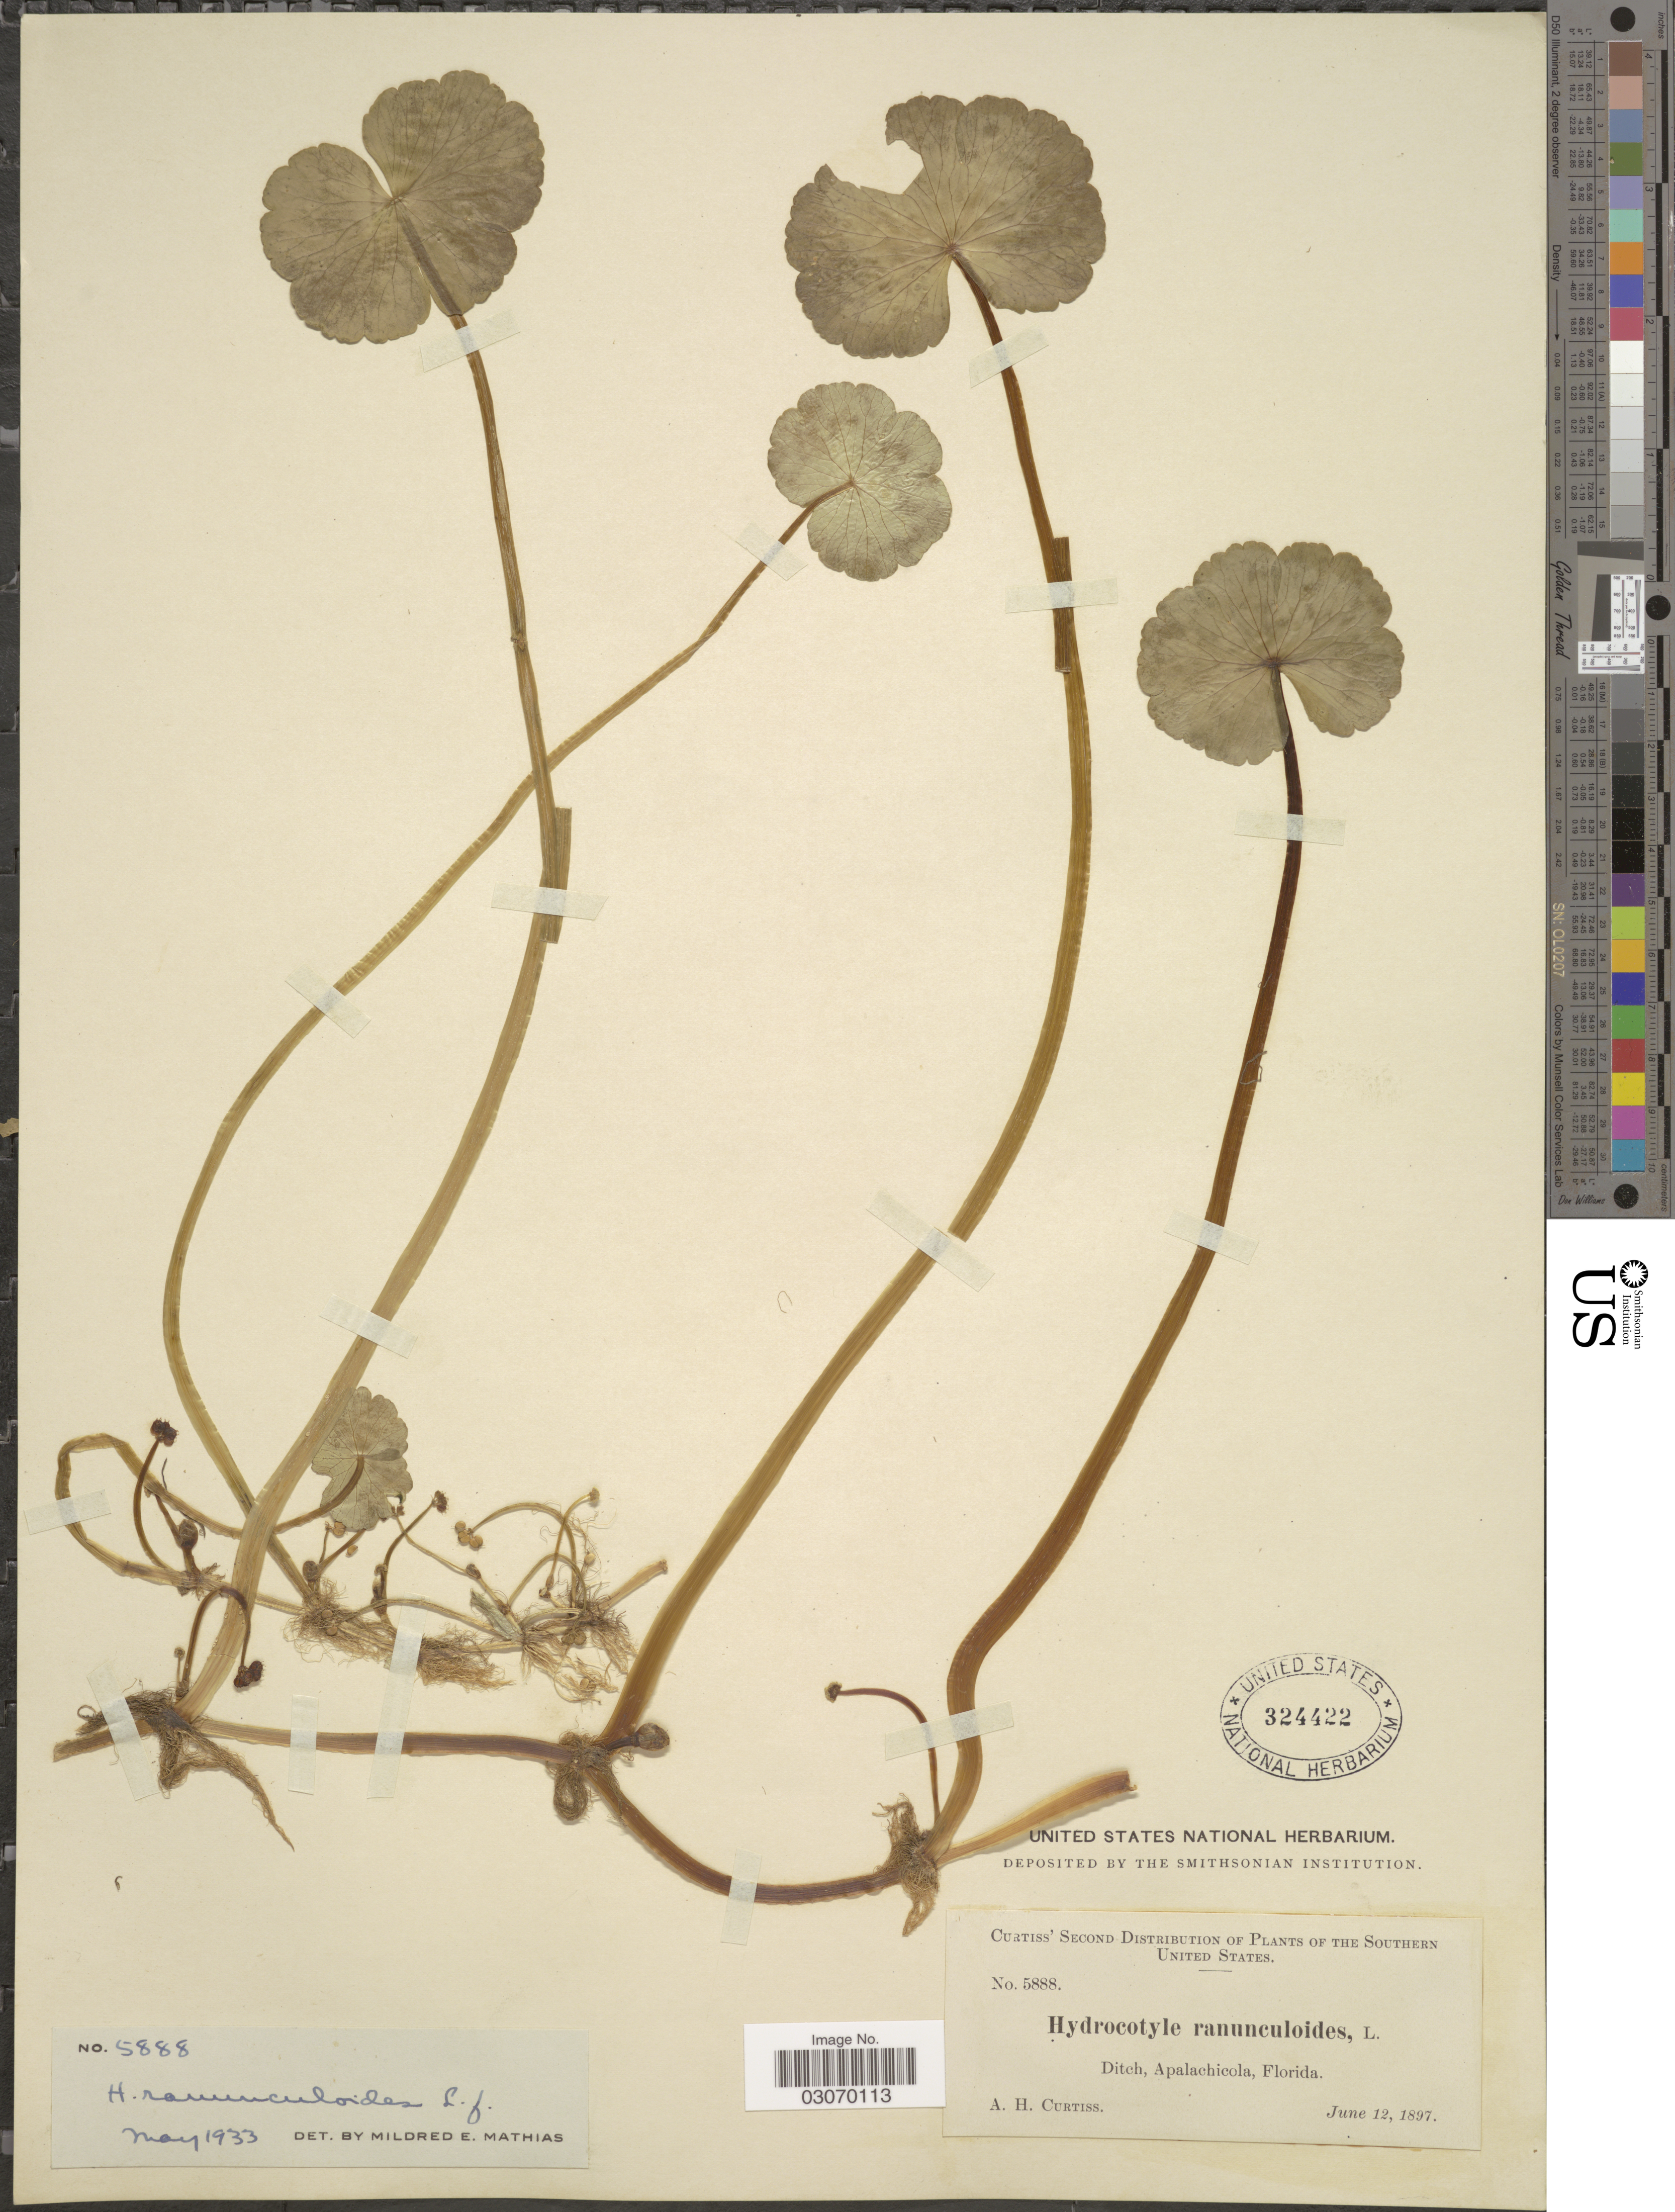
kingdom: Plantae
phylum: Tracheophyta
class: Magnoliopsida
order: Apiales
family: Araliaceae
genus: Hydrocotyle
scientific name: Hydrocotyle ranunculoides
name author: L. f.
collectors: A. H. Curtiss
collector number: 5888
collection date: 1897-06-12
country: United States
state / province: Florida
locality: Southern United States. Apalachicola.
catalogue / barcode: US 324422